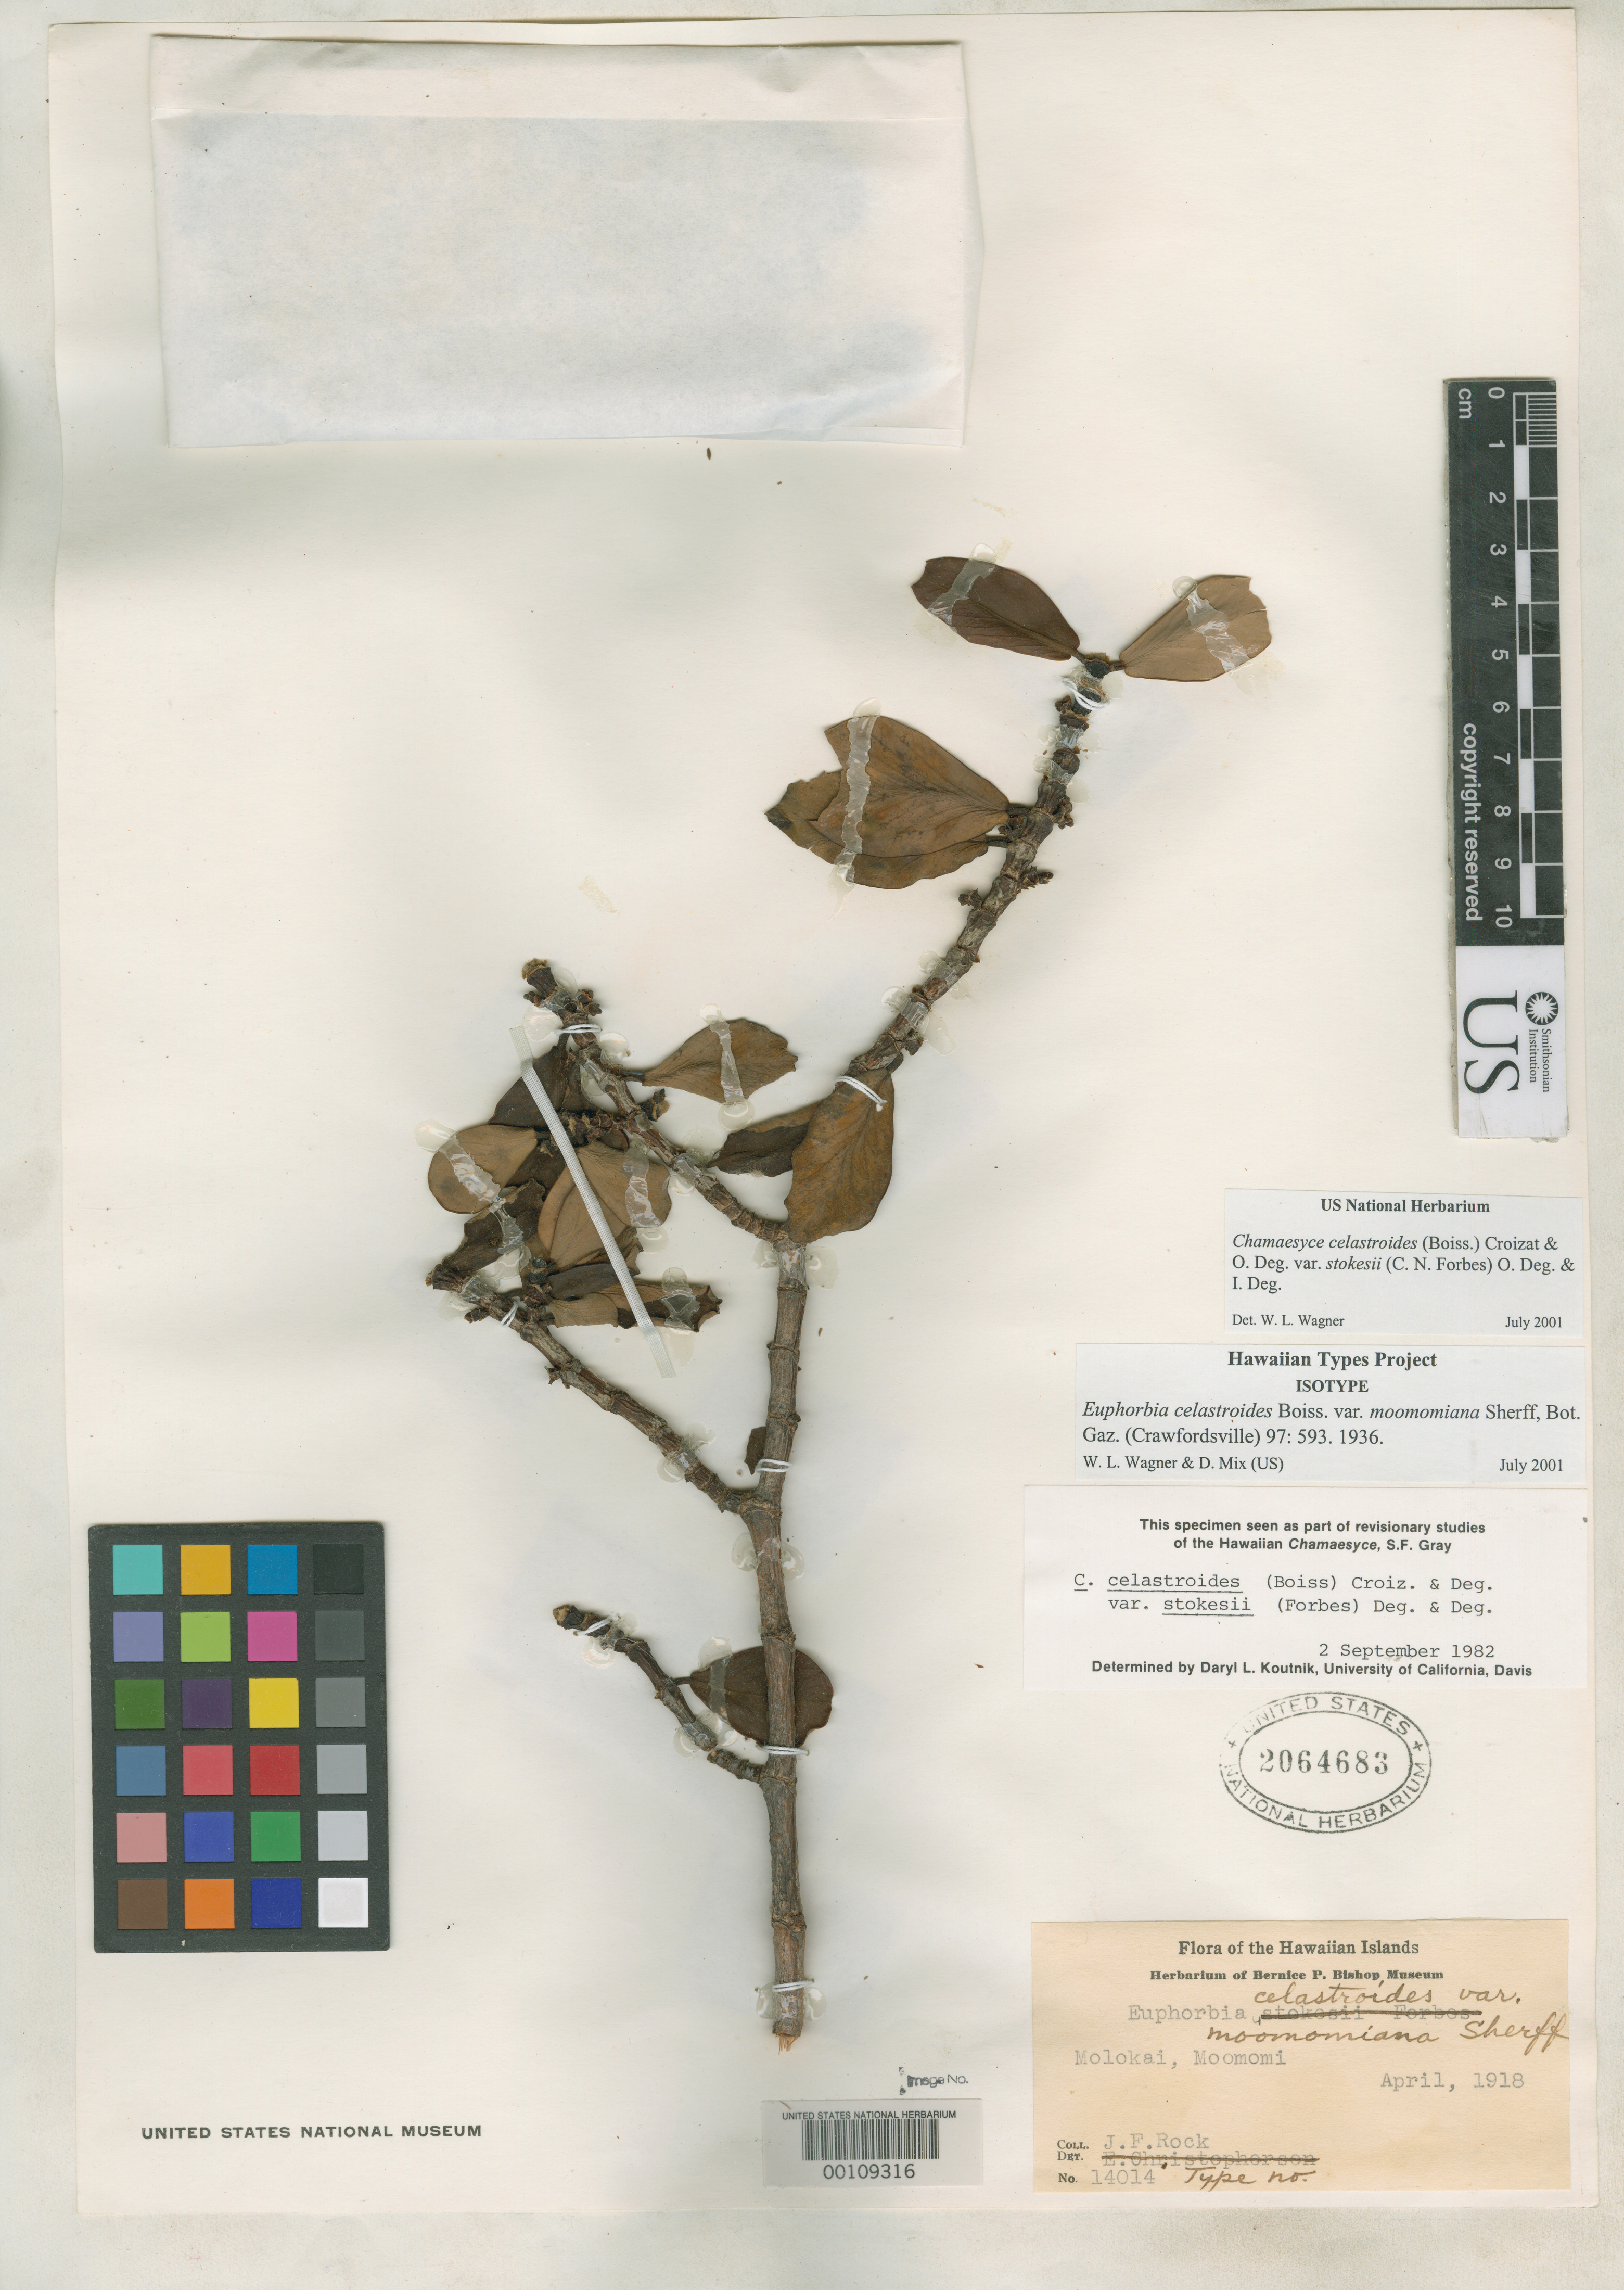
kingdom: Plantae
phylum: Tracheophyta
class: Magnoliopsida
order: Malpighiales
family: Euphorbiaceae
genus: Euphorbia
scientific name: Euphorbia celastroides var. moomomiana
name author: Sherff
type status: Isosyntype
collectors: J. F. Rock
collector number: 14014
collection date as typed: Apr 1918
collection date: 1918-04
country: United States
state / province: Hawaii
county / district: Maui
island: Moloka'i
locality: Moomomi.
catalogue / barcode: US 2064683